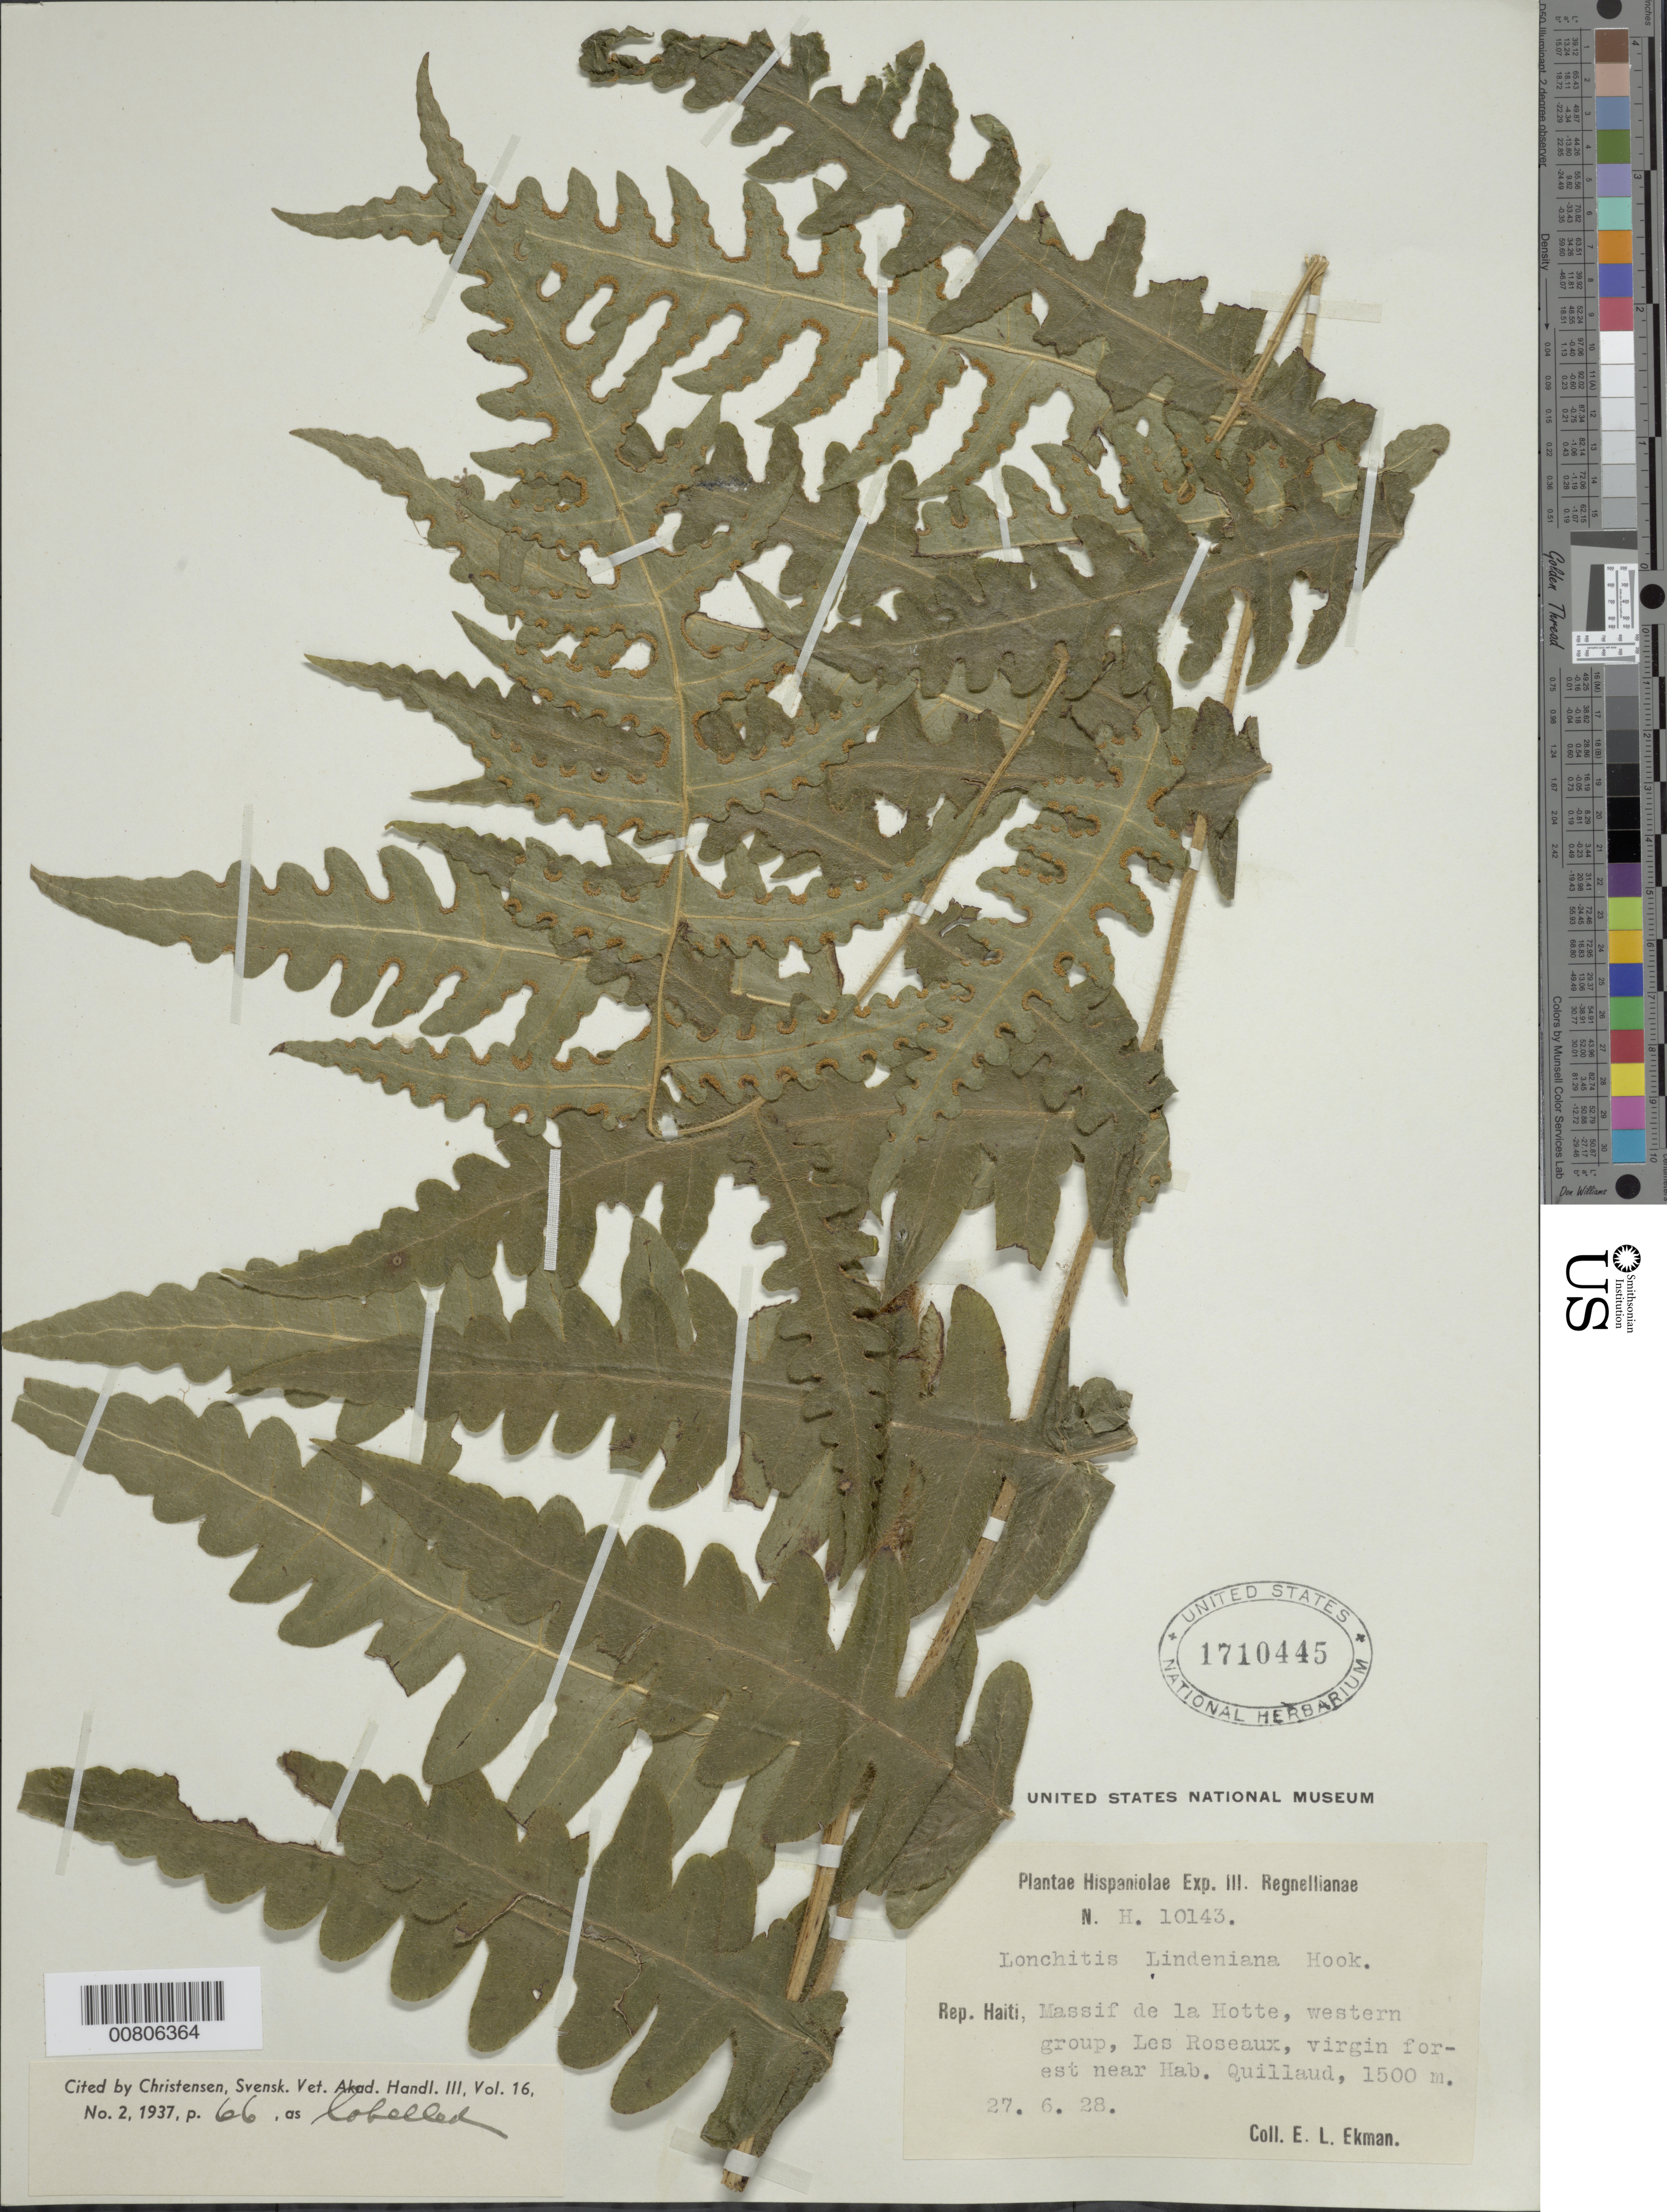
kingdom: Plantae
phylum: Tracheophyta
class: Polypodiopsida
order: Polypodiales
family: Dennstaedtiaceae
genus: Blotiella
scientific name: Blotiella lindeniana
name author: (Hook.) R.M. Tryon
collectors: E. L. Ekman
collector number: H 10143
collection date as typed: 27 Jun 1928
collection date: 1928-06-27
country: Haiti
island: Hispaniola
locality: Massif de la Hotte, western group, Les Roseaux, near Hab. Quillaud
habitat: Virgin forest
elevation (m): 1500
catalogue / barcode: US 1710445